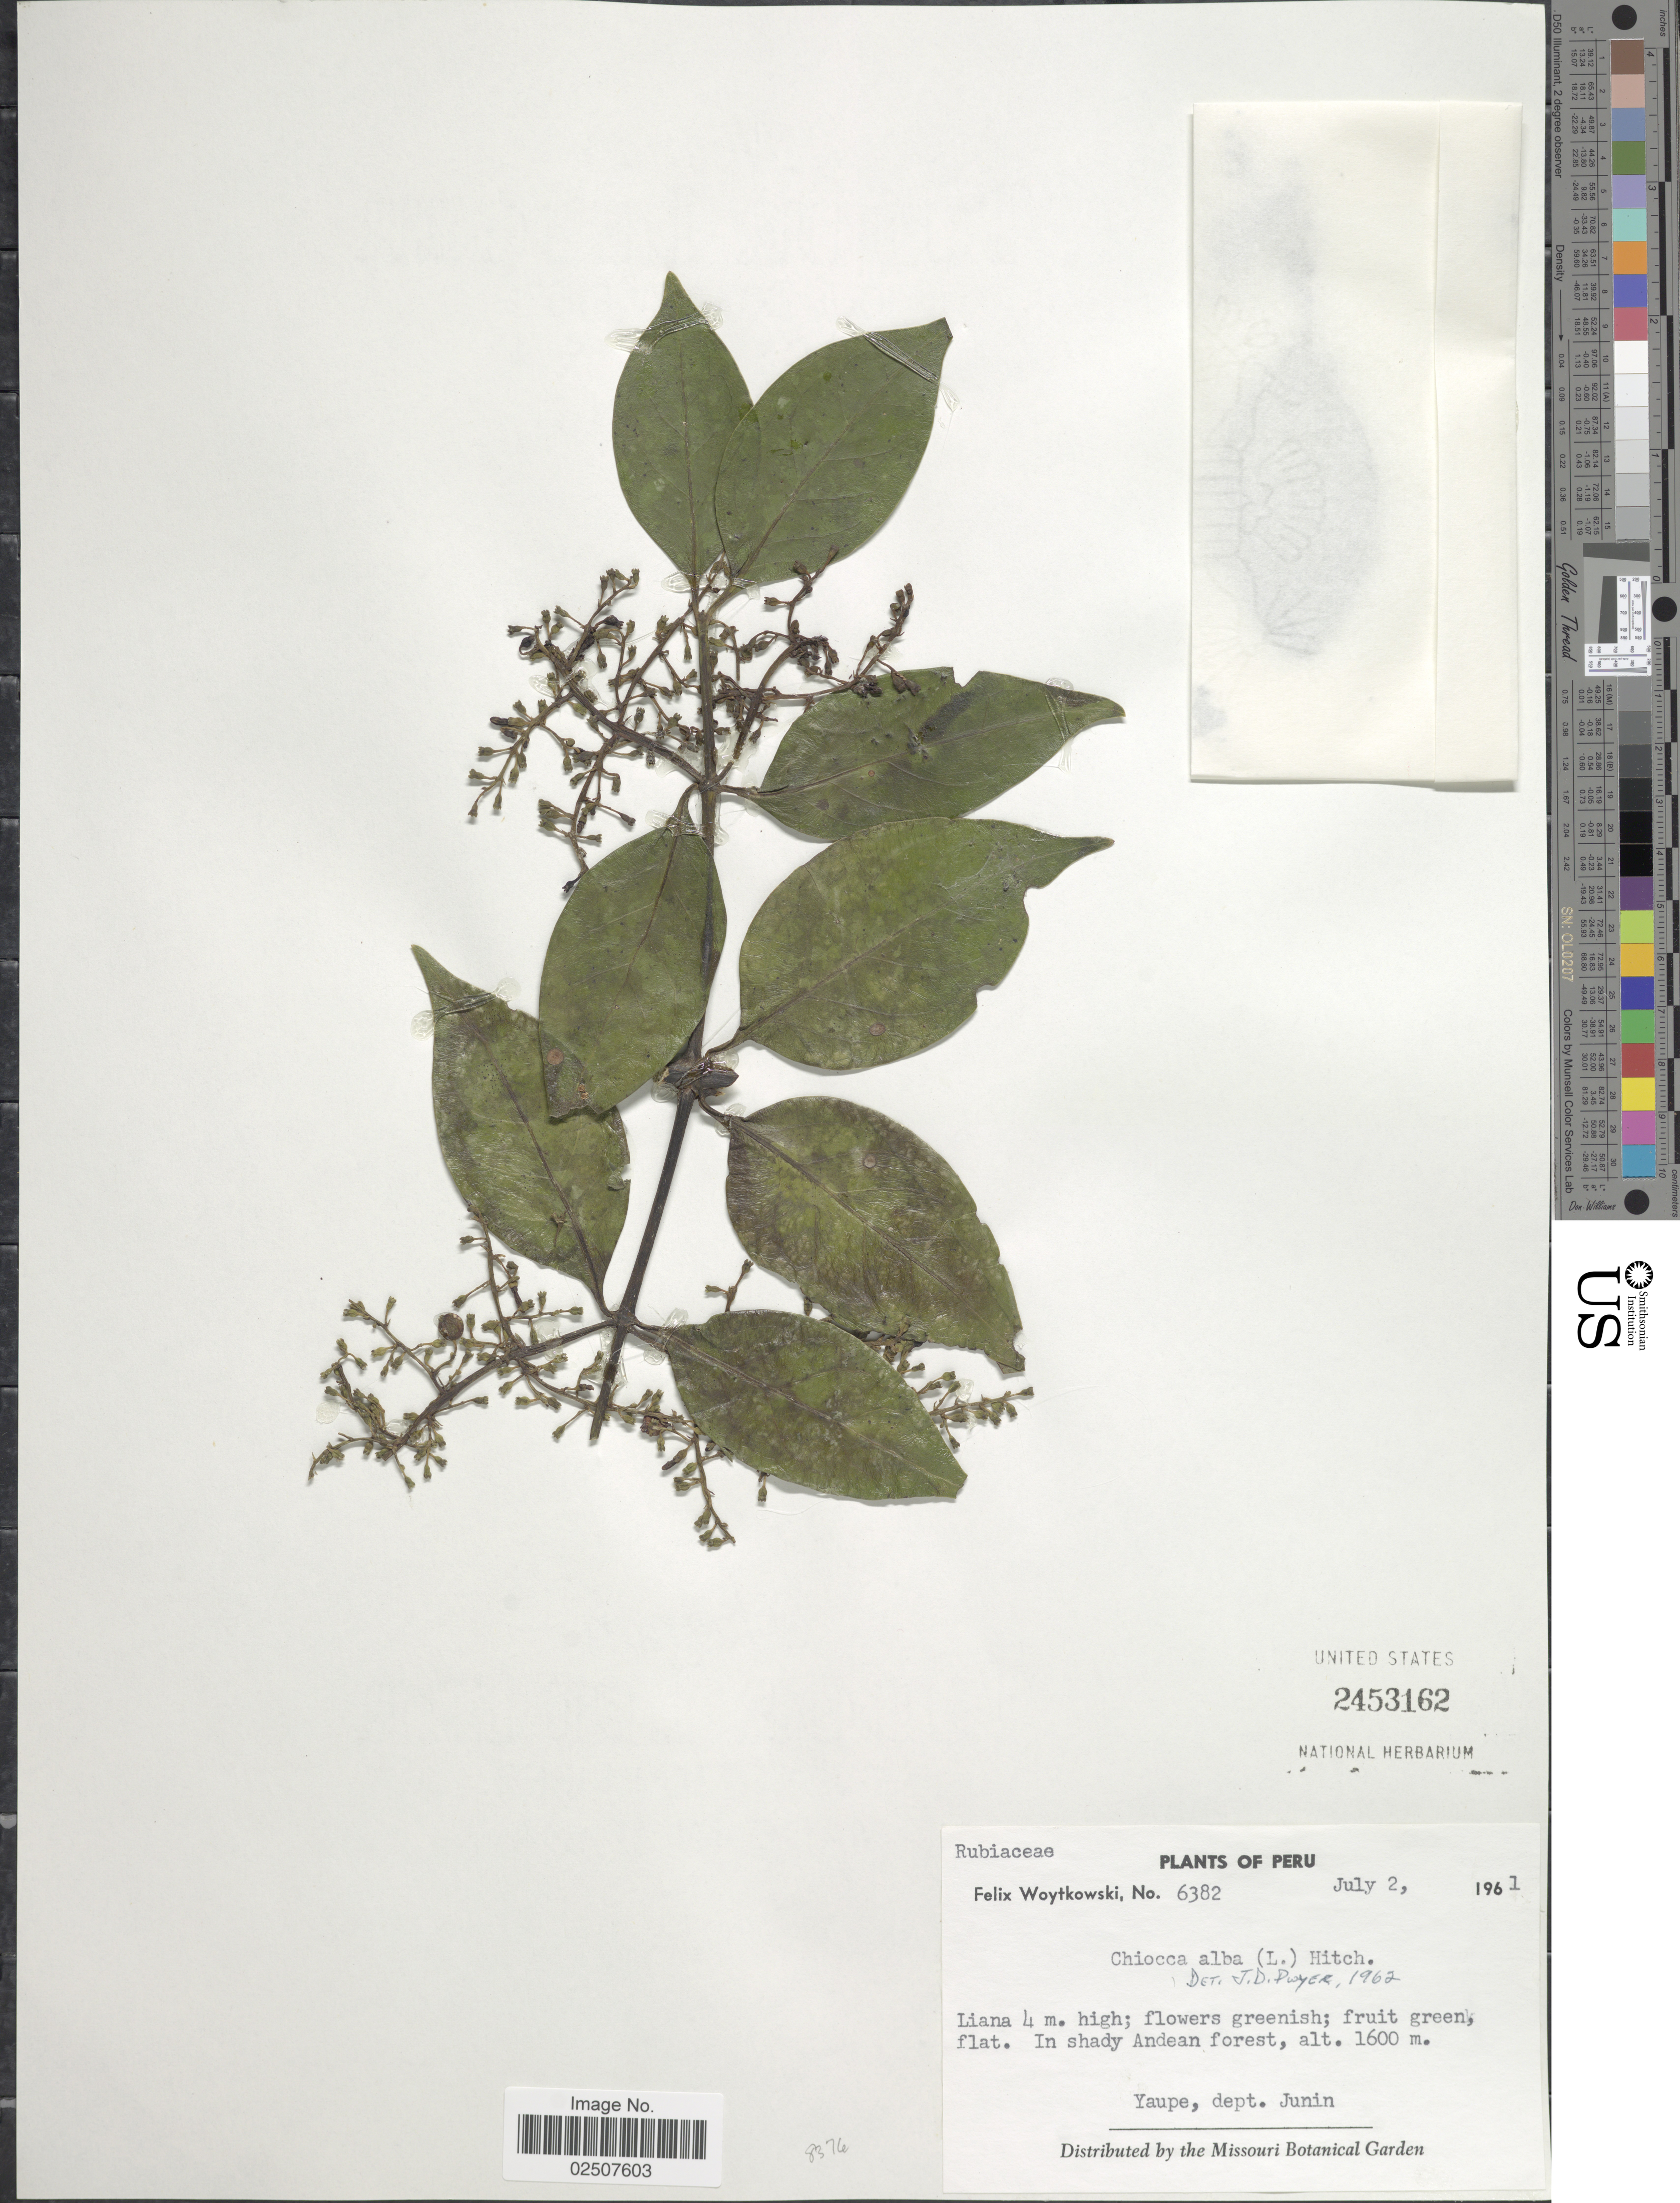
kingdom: Plantae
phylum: Tracheophyta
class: Magnoliopsida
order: Gentianales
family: Rubiaceae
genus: Chiococca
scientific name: Chiococca alba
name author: (L.) Hitchc.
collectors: F. Woytkowski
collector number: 6382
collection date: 1961-07-02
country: Peru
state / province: Junín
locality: In shady Andean forest, Yaupe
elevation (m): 1600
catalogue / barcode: US 2453162